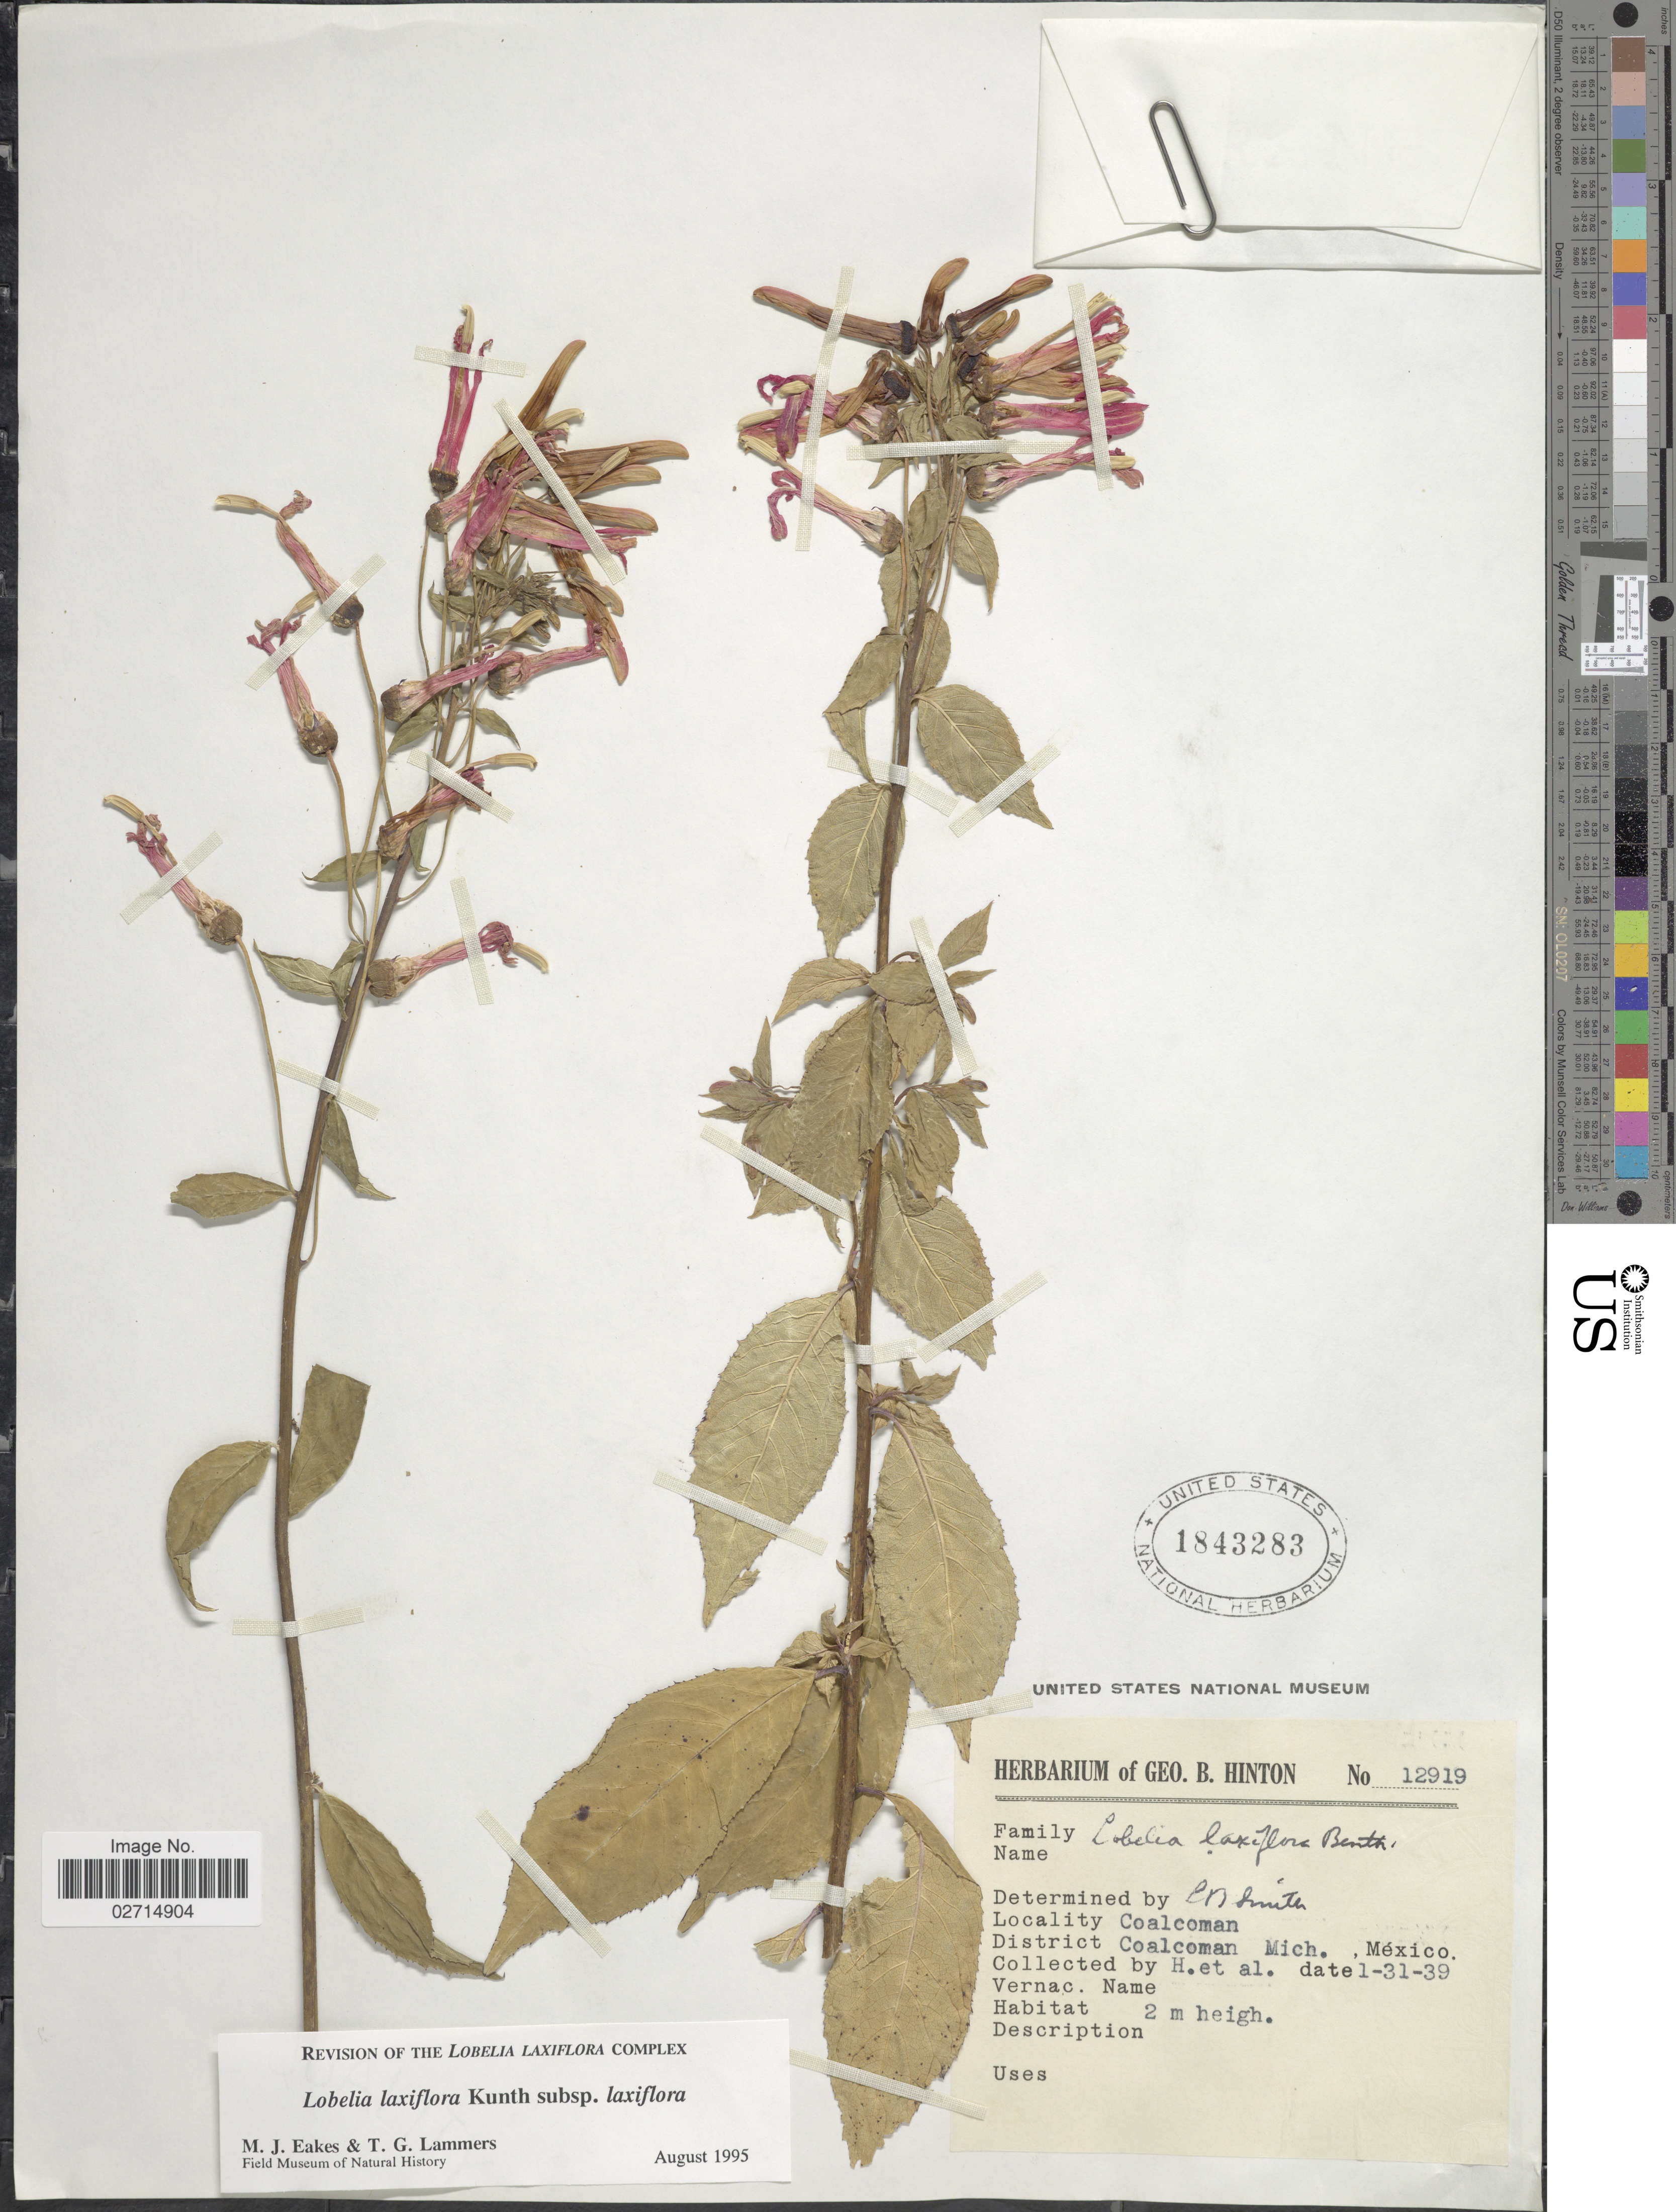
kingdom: Plantae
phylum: Tracheophyta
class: Magnoliopsida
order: Asterales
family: Campanulaceae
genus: Lobelia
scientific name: Lobelia laxiflora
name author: Kunth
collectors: G. B. Hinton & et al.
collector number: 12919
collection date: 1939-01-31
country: Mexico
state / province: Michoacán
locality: Coalcoman, District Coalcoman, Mich., Mexico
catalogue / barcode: US 1843283